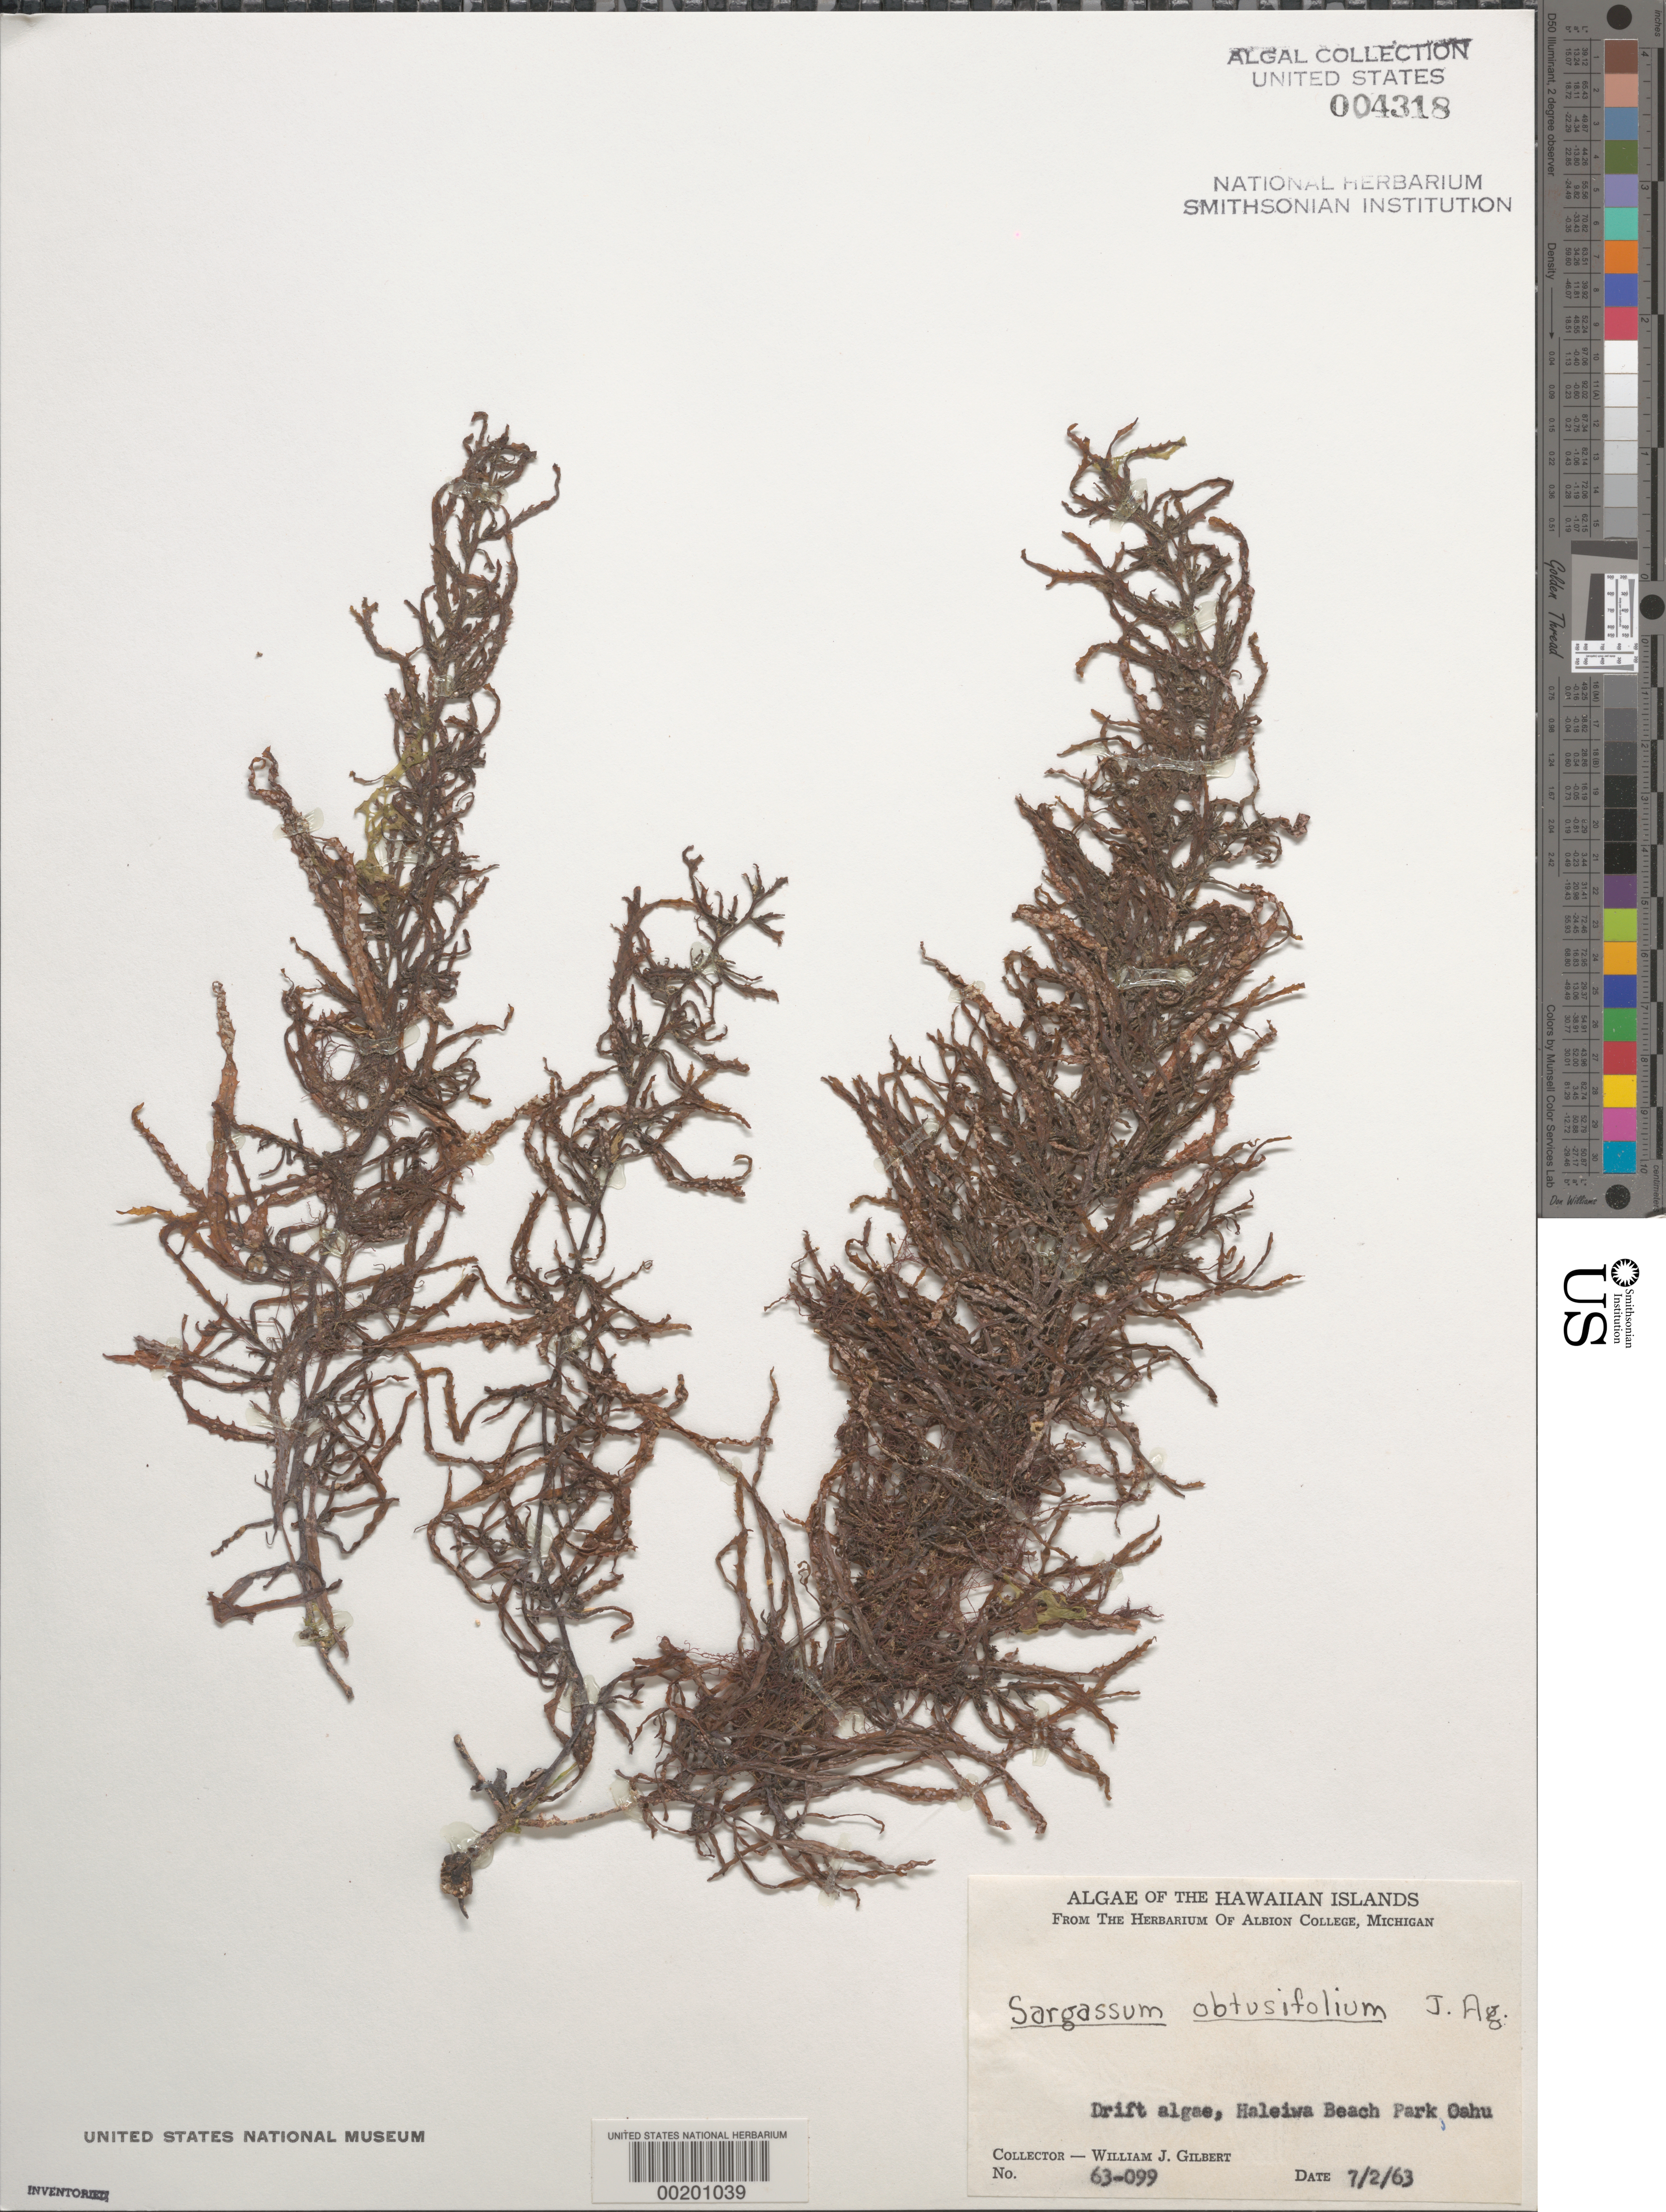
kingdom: Chromista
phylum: Ochrophyta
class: Phaeophyceae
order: Fucales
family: Sargassaceae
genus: Sargassum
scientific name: Sargassum obtusifolium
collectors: W. J. Gilbert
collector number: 63-099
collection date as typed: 02 Jul 1963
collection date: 1963-07-02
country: United States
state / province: Hawaii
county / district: Honolulu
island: Oahu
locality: Haleiwa Beach Park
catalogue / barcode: US 4318